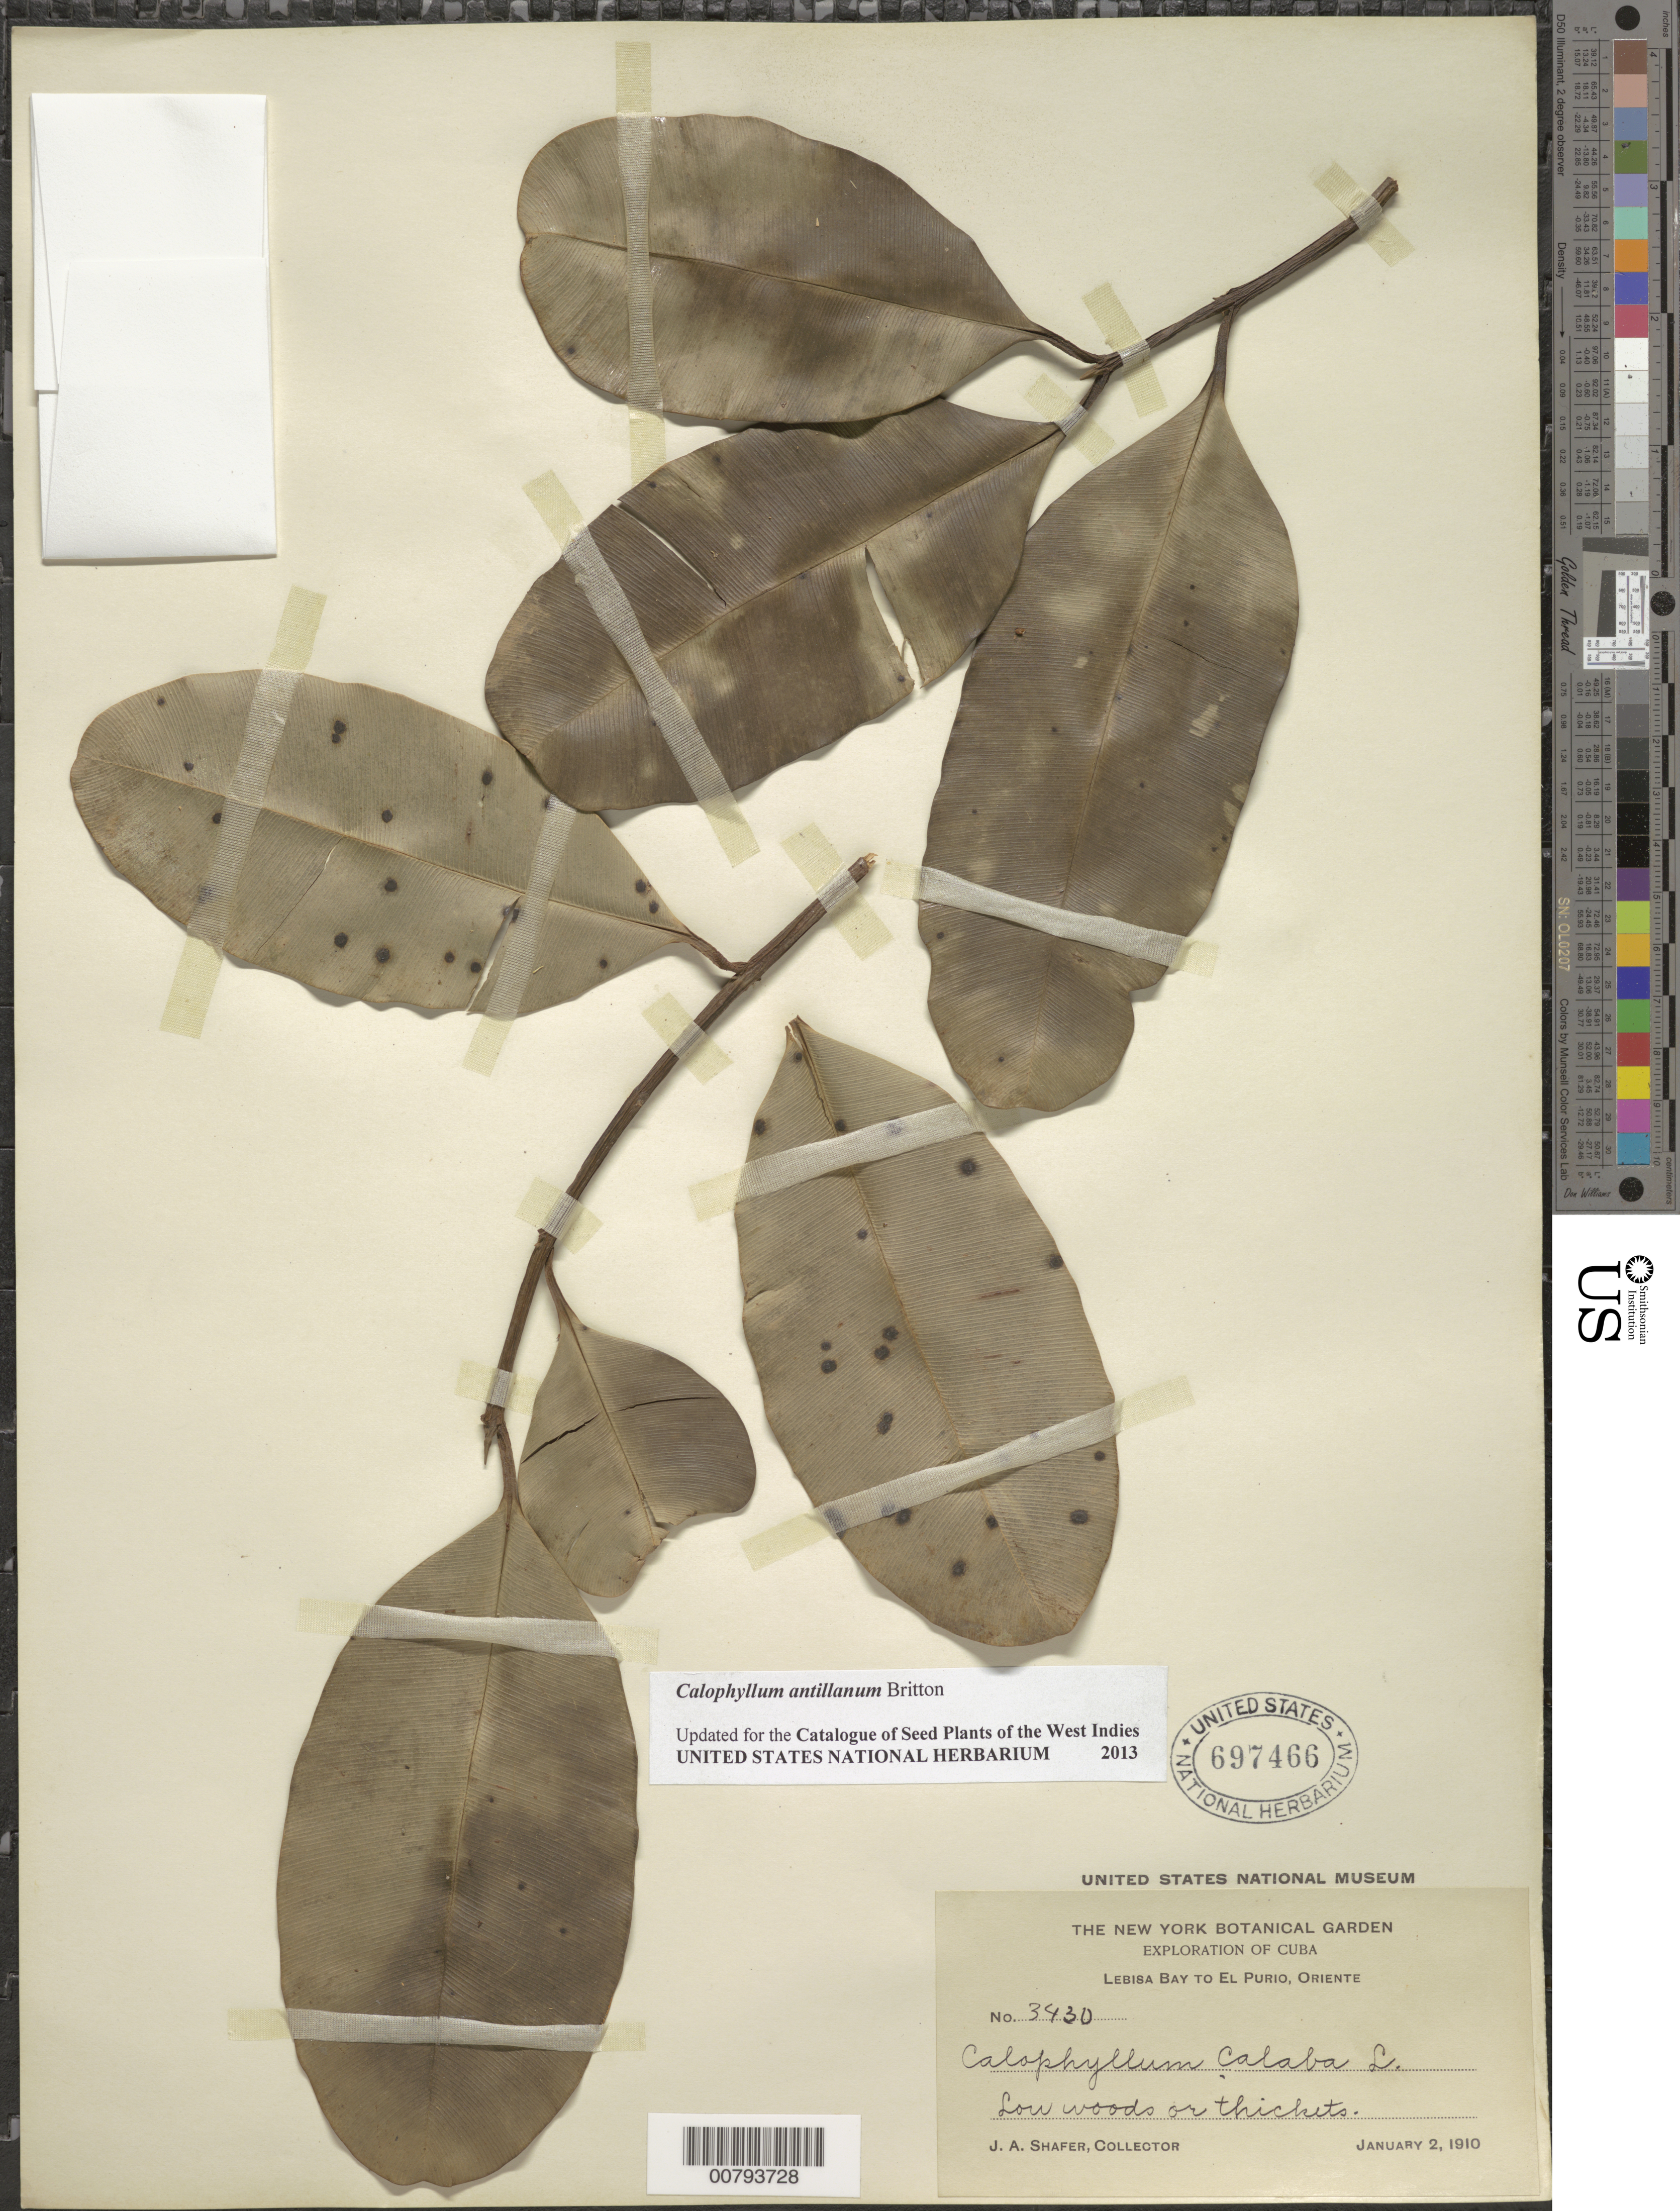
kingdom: Plantae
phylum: Tracheophyta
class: Magnoliopsida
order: Malpighiales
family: Calophyllaceae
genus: Calophyllum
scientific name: Calophyllum antillanum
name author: Britton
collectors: J. A. Shafer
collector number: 3430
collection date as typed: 02 Jan 1910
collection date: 1910-01-02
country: Cuba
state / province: Oriente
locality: Lebisa Bay to El Purio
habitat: Low woods or thickets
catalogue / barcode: US 697466